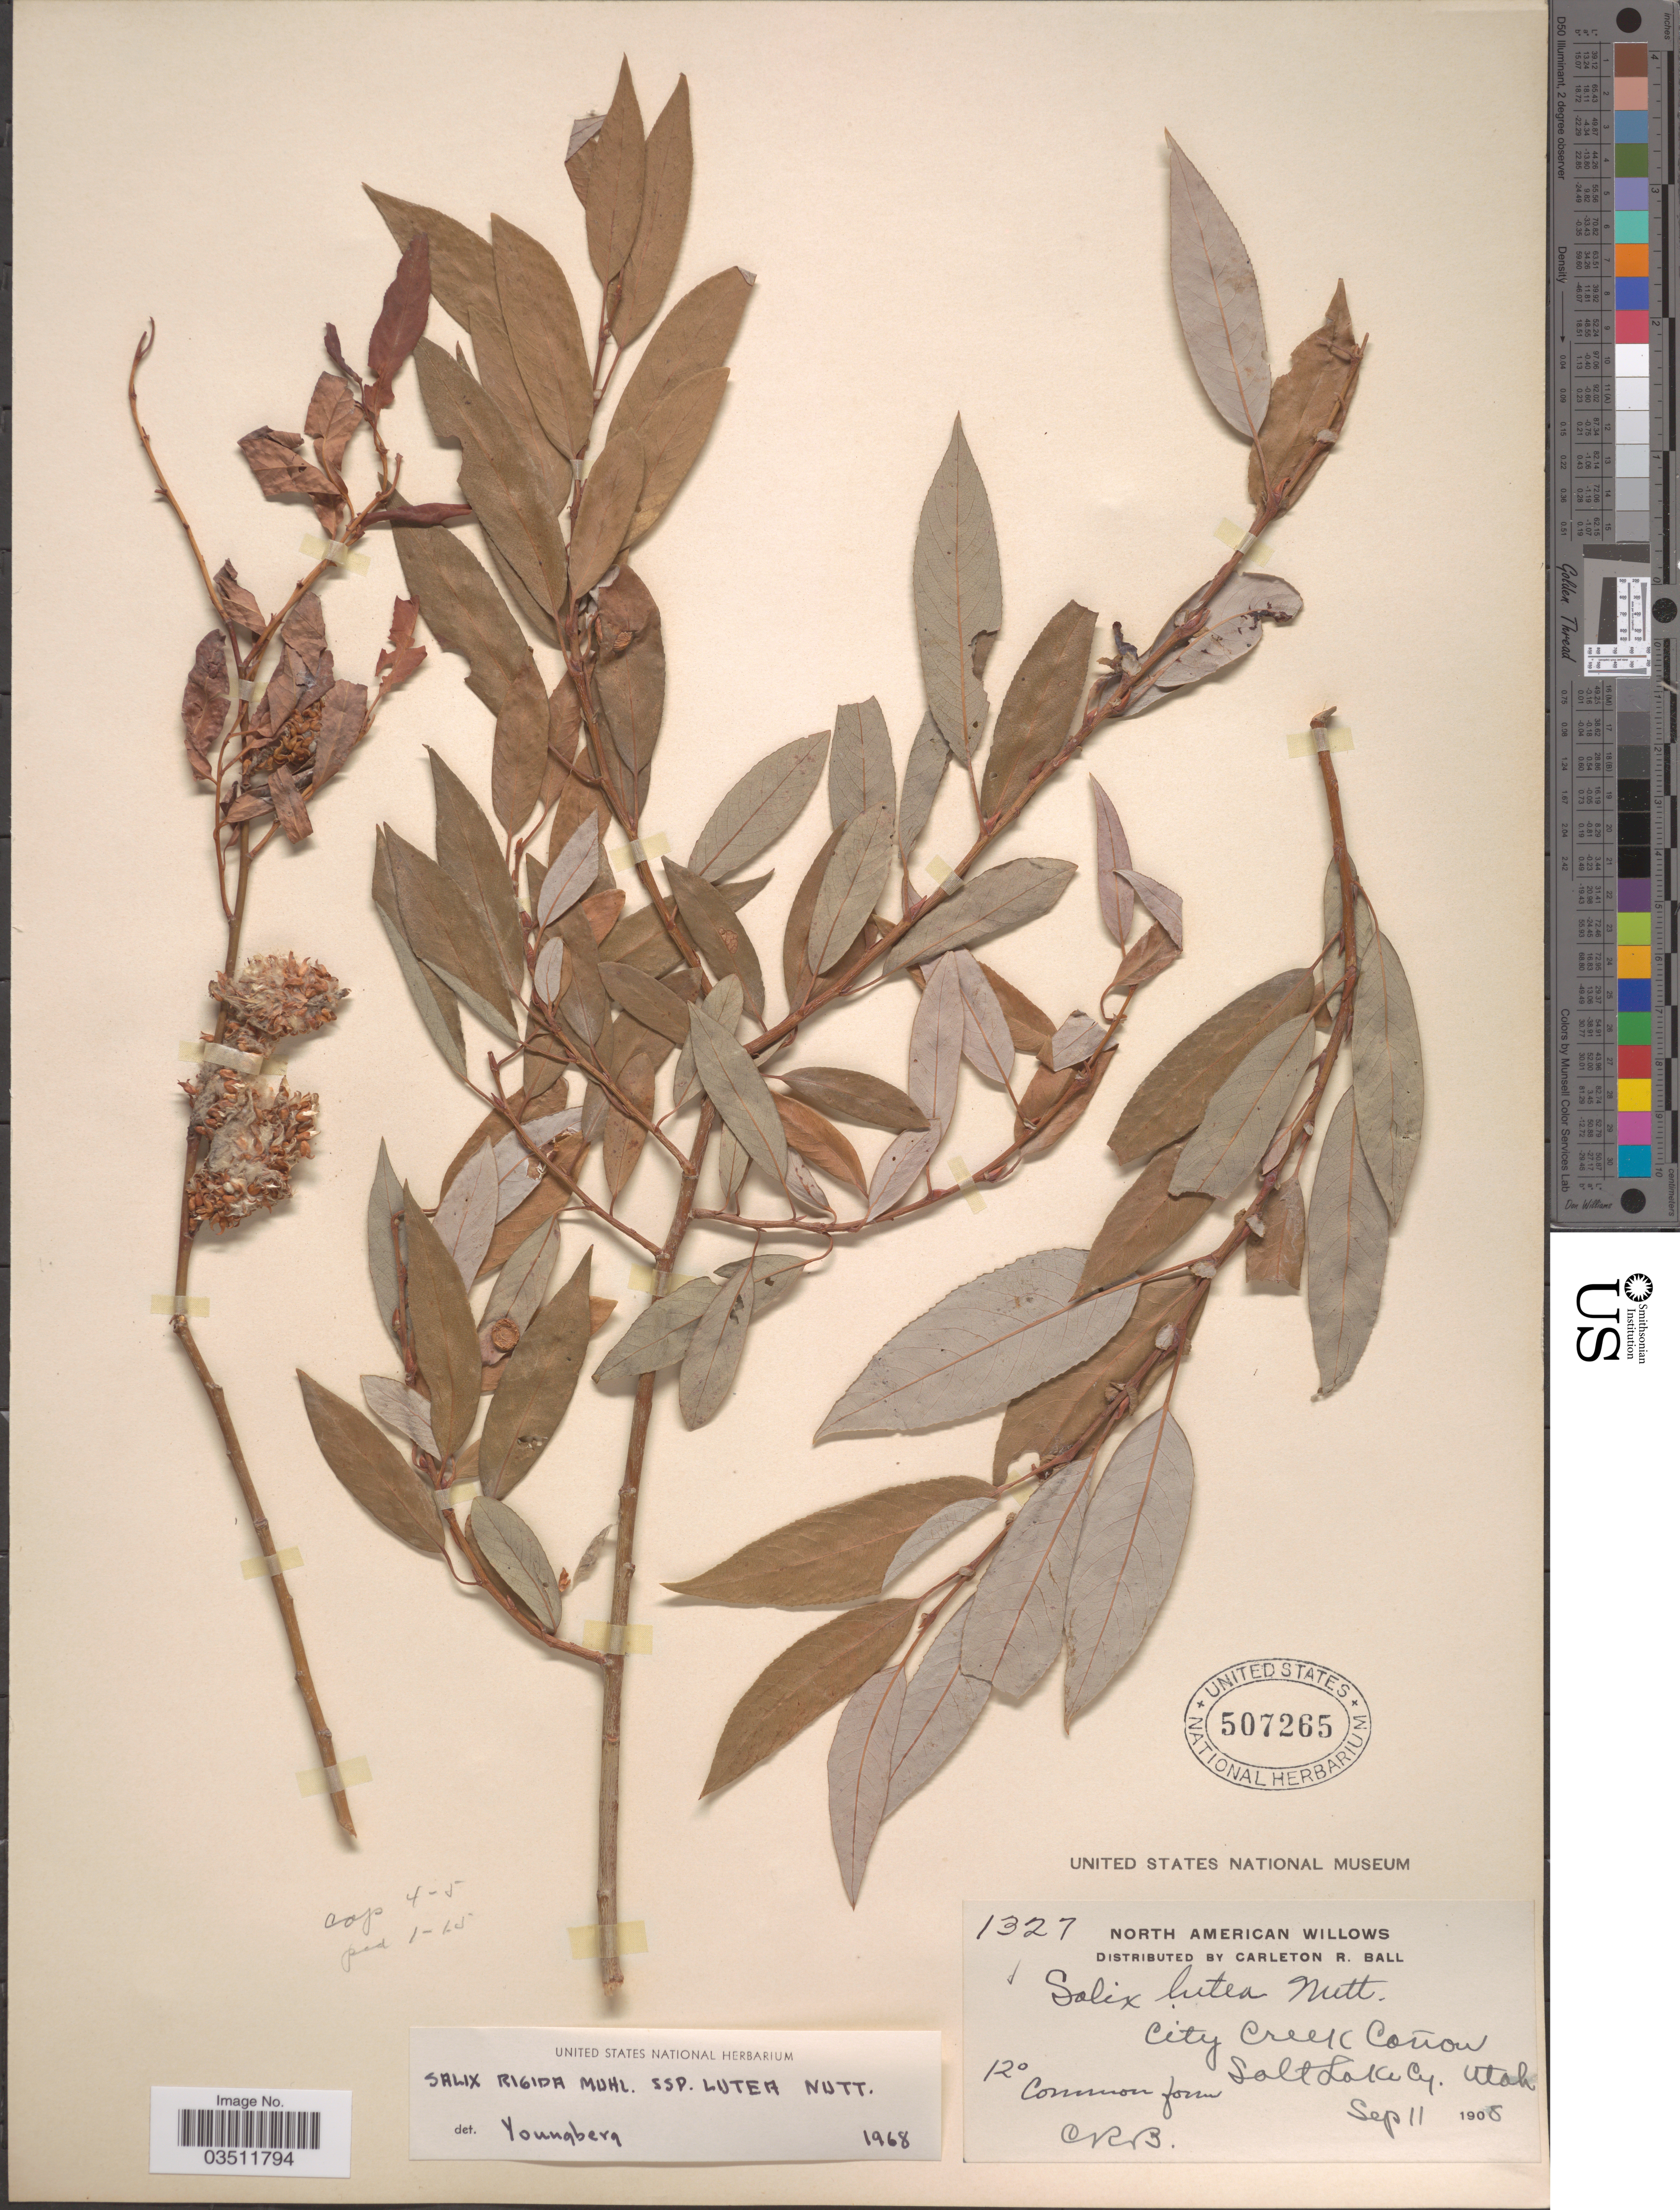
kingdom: Plantae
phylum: Tracheophyta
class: Magnoliopsida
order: Malpighiales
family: Salicaceae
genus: Salix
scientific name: Salix lutea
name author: Nutt.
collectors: C. R. Ball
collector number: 1327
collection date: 1908-09-11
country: United States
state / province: Utah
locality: City Creek Cañon. Salt Lake City.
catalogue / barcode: US 507265